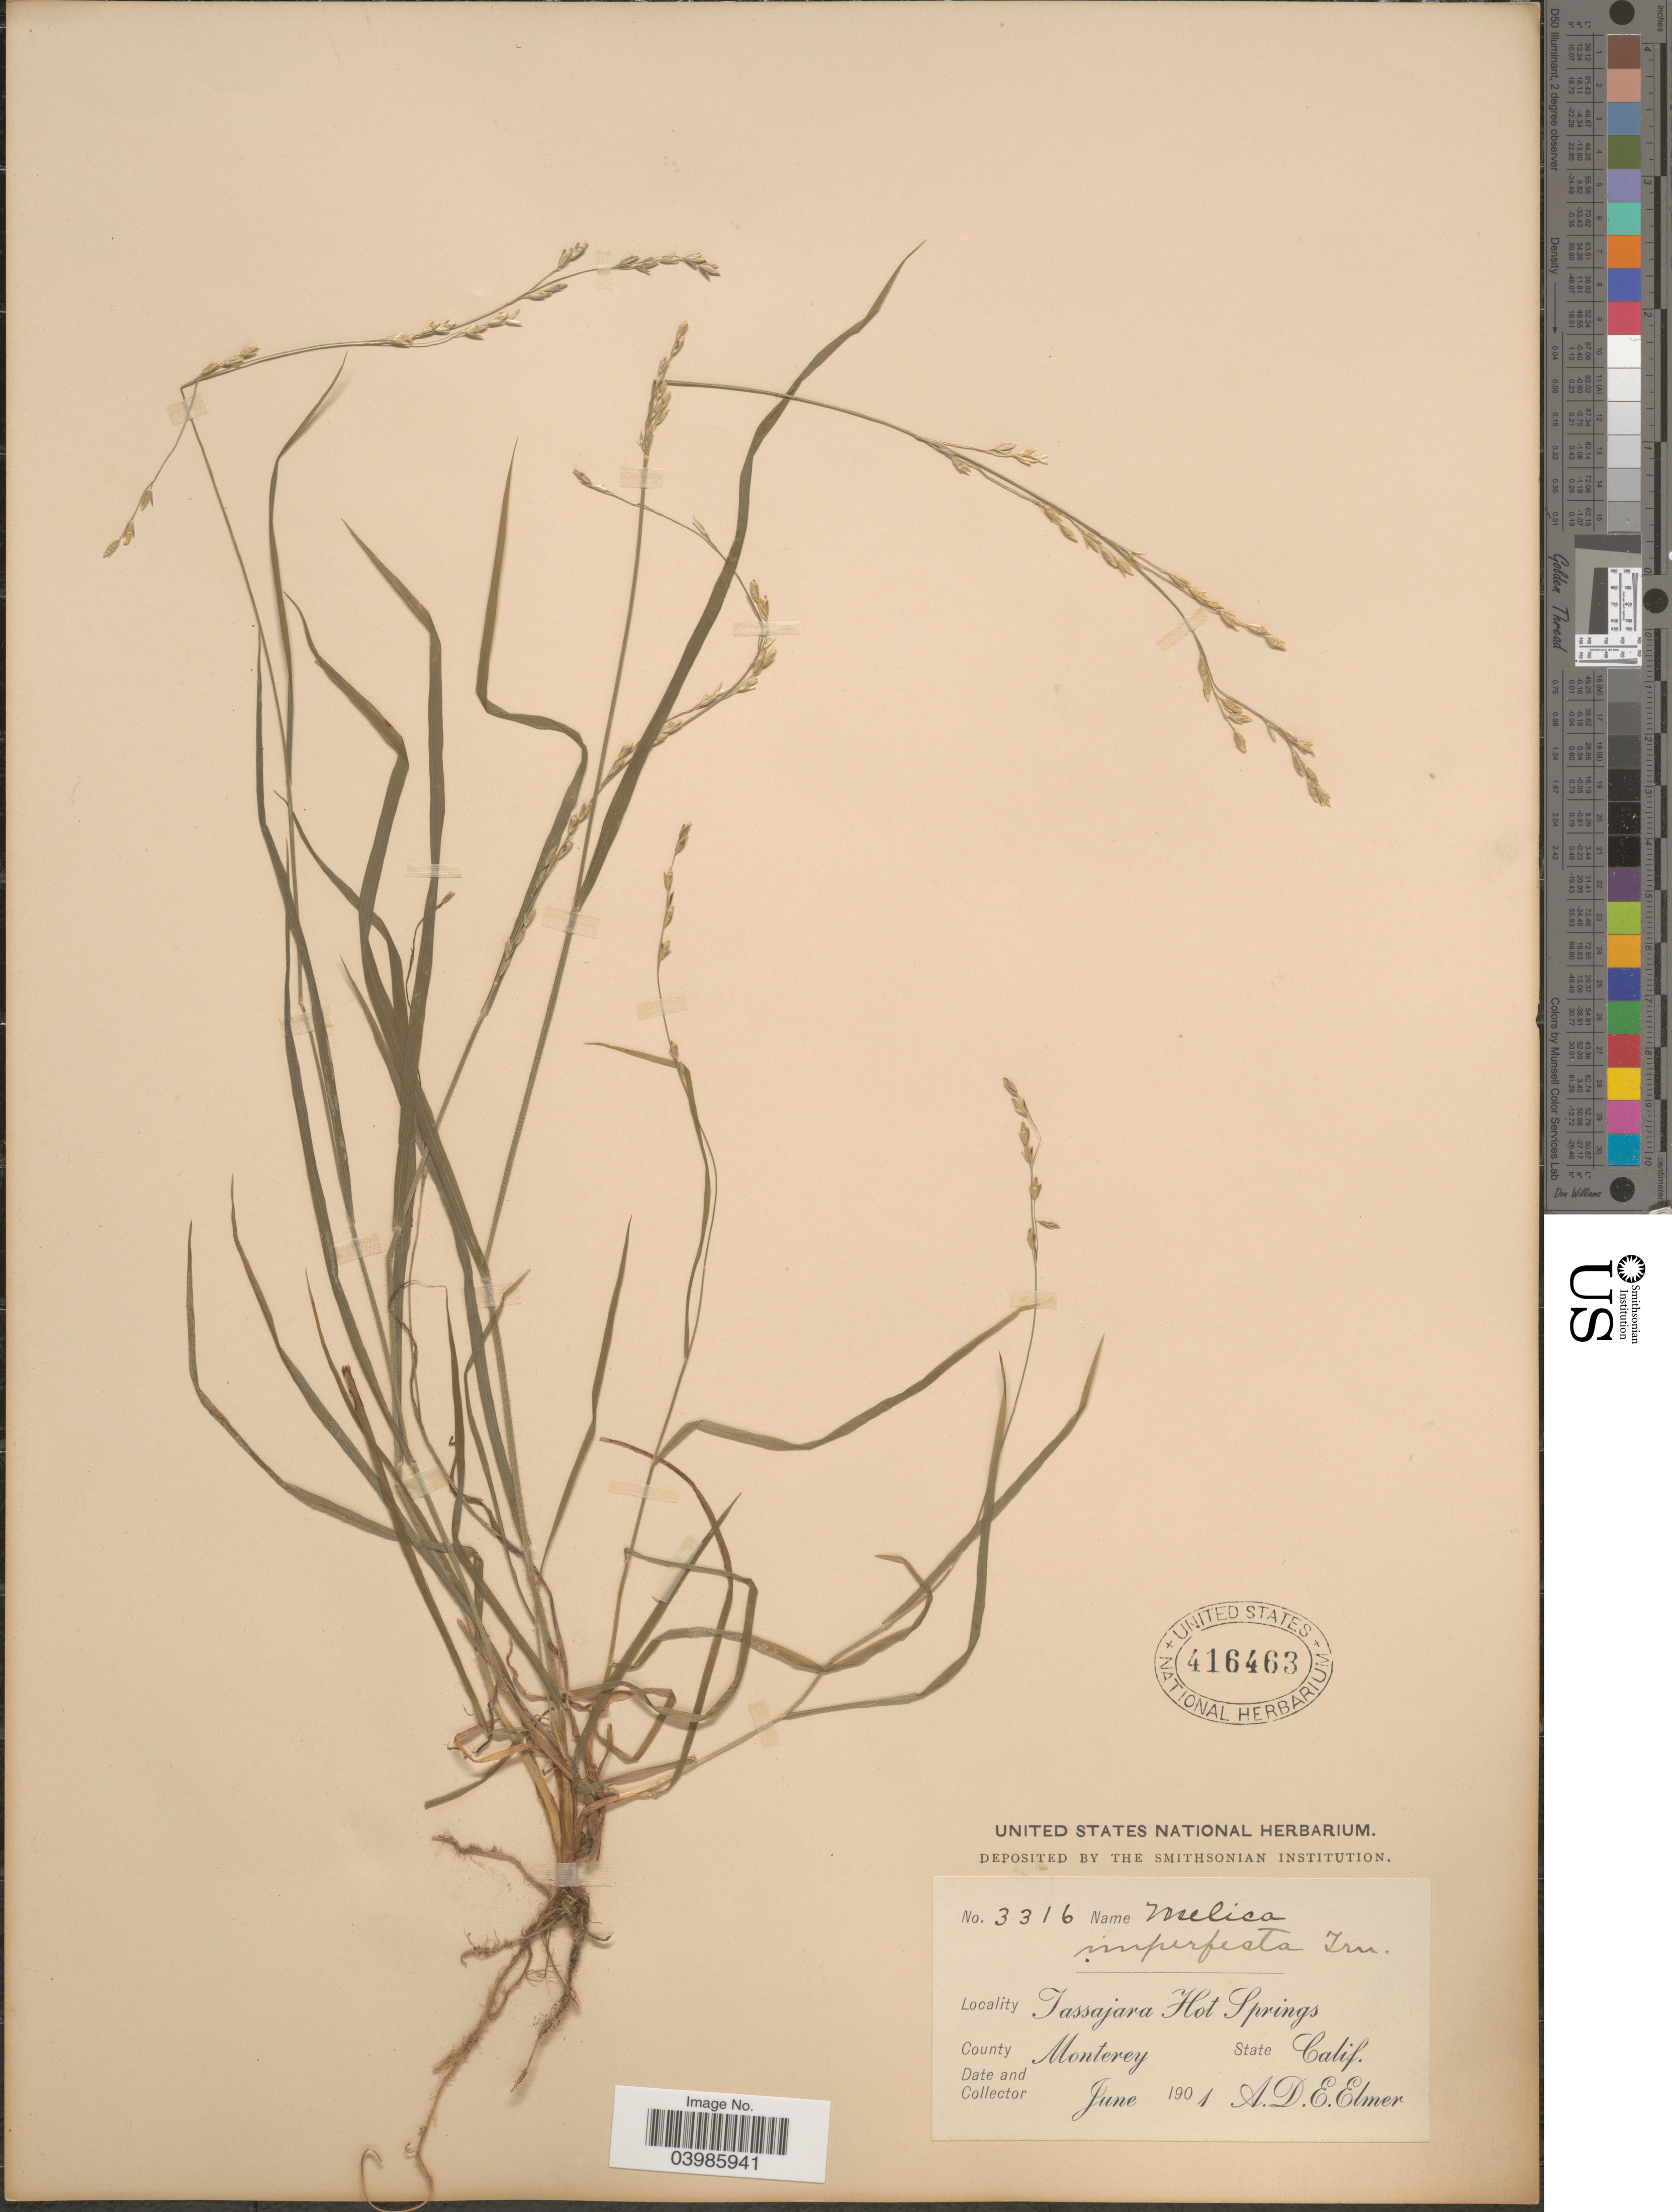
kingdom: Plantae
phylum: Tracheophyta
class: Liliopsida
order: Poales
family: Poaceae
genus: Melica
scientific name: Melica imperfecta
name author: Trin.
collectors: A. D. E. Elmer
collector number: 3316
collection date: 1901-06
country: United States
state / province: California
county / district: Monterey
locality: Tassajara Hot Springs. County Monterey.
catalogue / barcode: US 416463